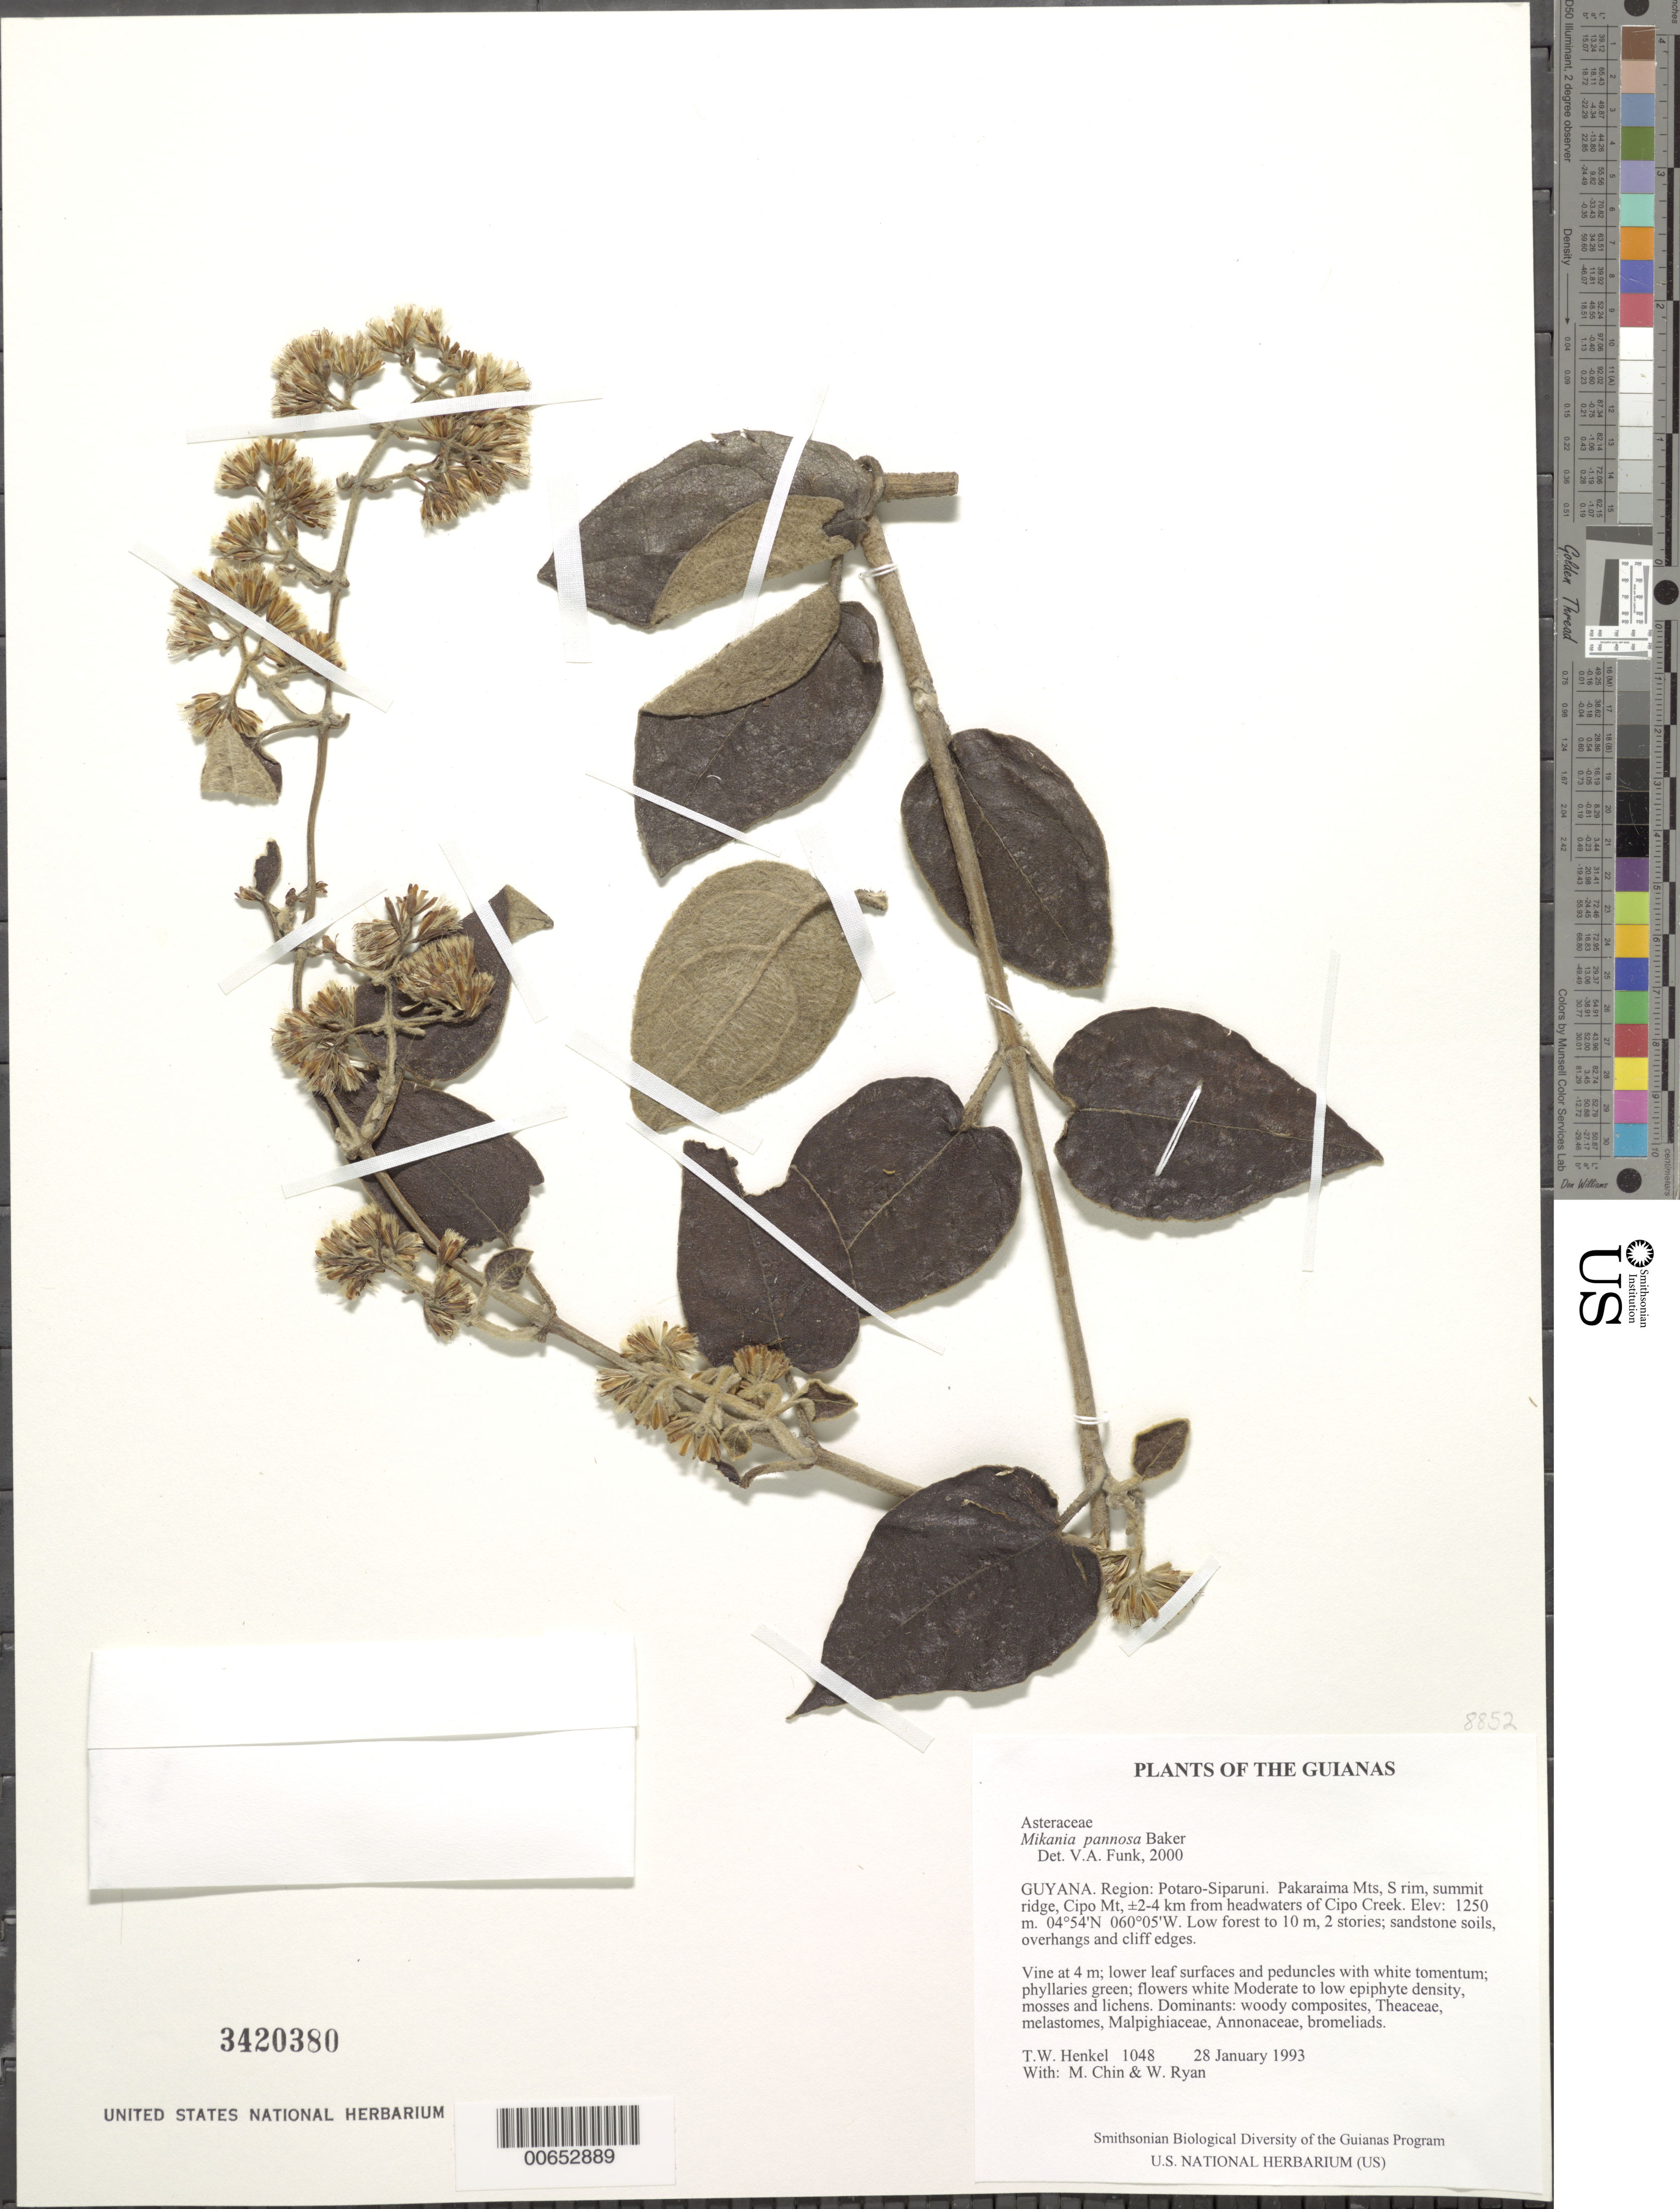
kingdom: Plantae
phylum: Tracheophyta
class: Magnoliopsida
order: Asterales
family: Asteraceae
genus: Mikania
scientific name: Mikania pannosa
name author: Baker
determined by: Funk, Vicki A., (BOT), Smithsonian Institution - National Museum of Natural History (UNITED STATES)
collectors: T. Henkel, M. Chin & W. Ryan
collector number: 1048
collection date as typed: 28 January 1993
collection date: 1993-01-28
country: Guyana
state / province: Potaro-Siparuni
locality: Pakaraima Mts, S rim, summit ridge, Cipo Mt, ±2-4 km from headwaters of Cipo Creek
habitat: Low forest to 10 m, 2 stories; sandstone soils, overhangs and cliff edges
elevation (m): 1250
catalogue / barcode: US 3420380